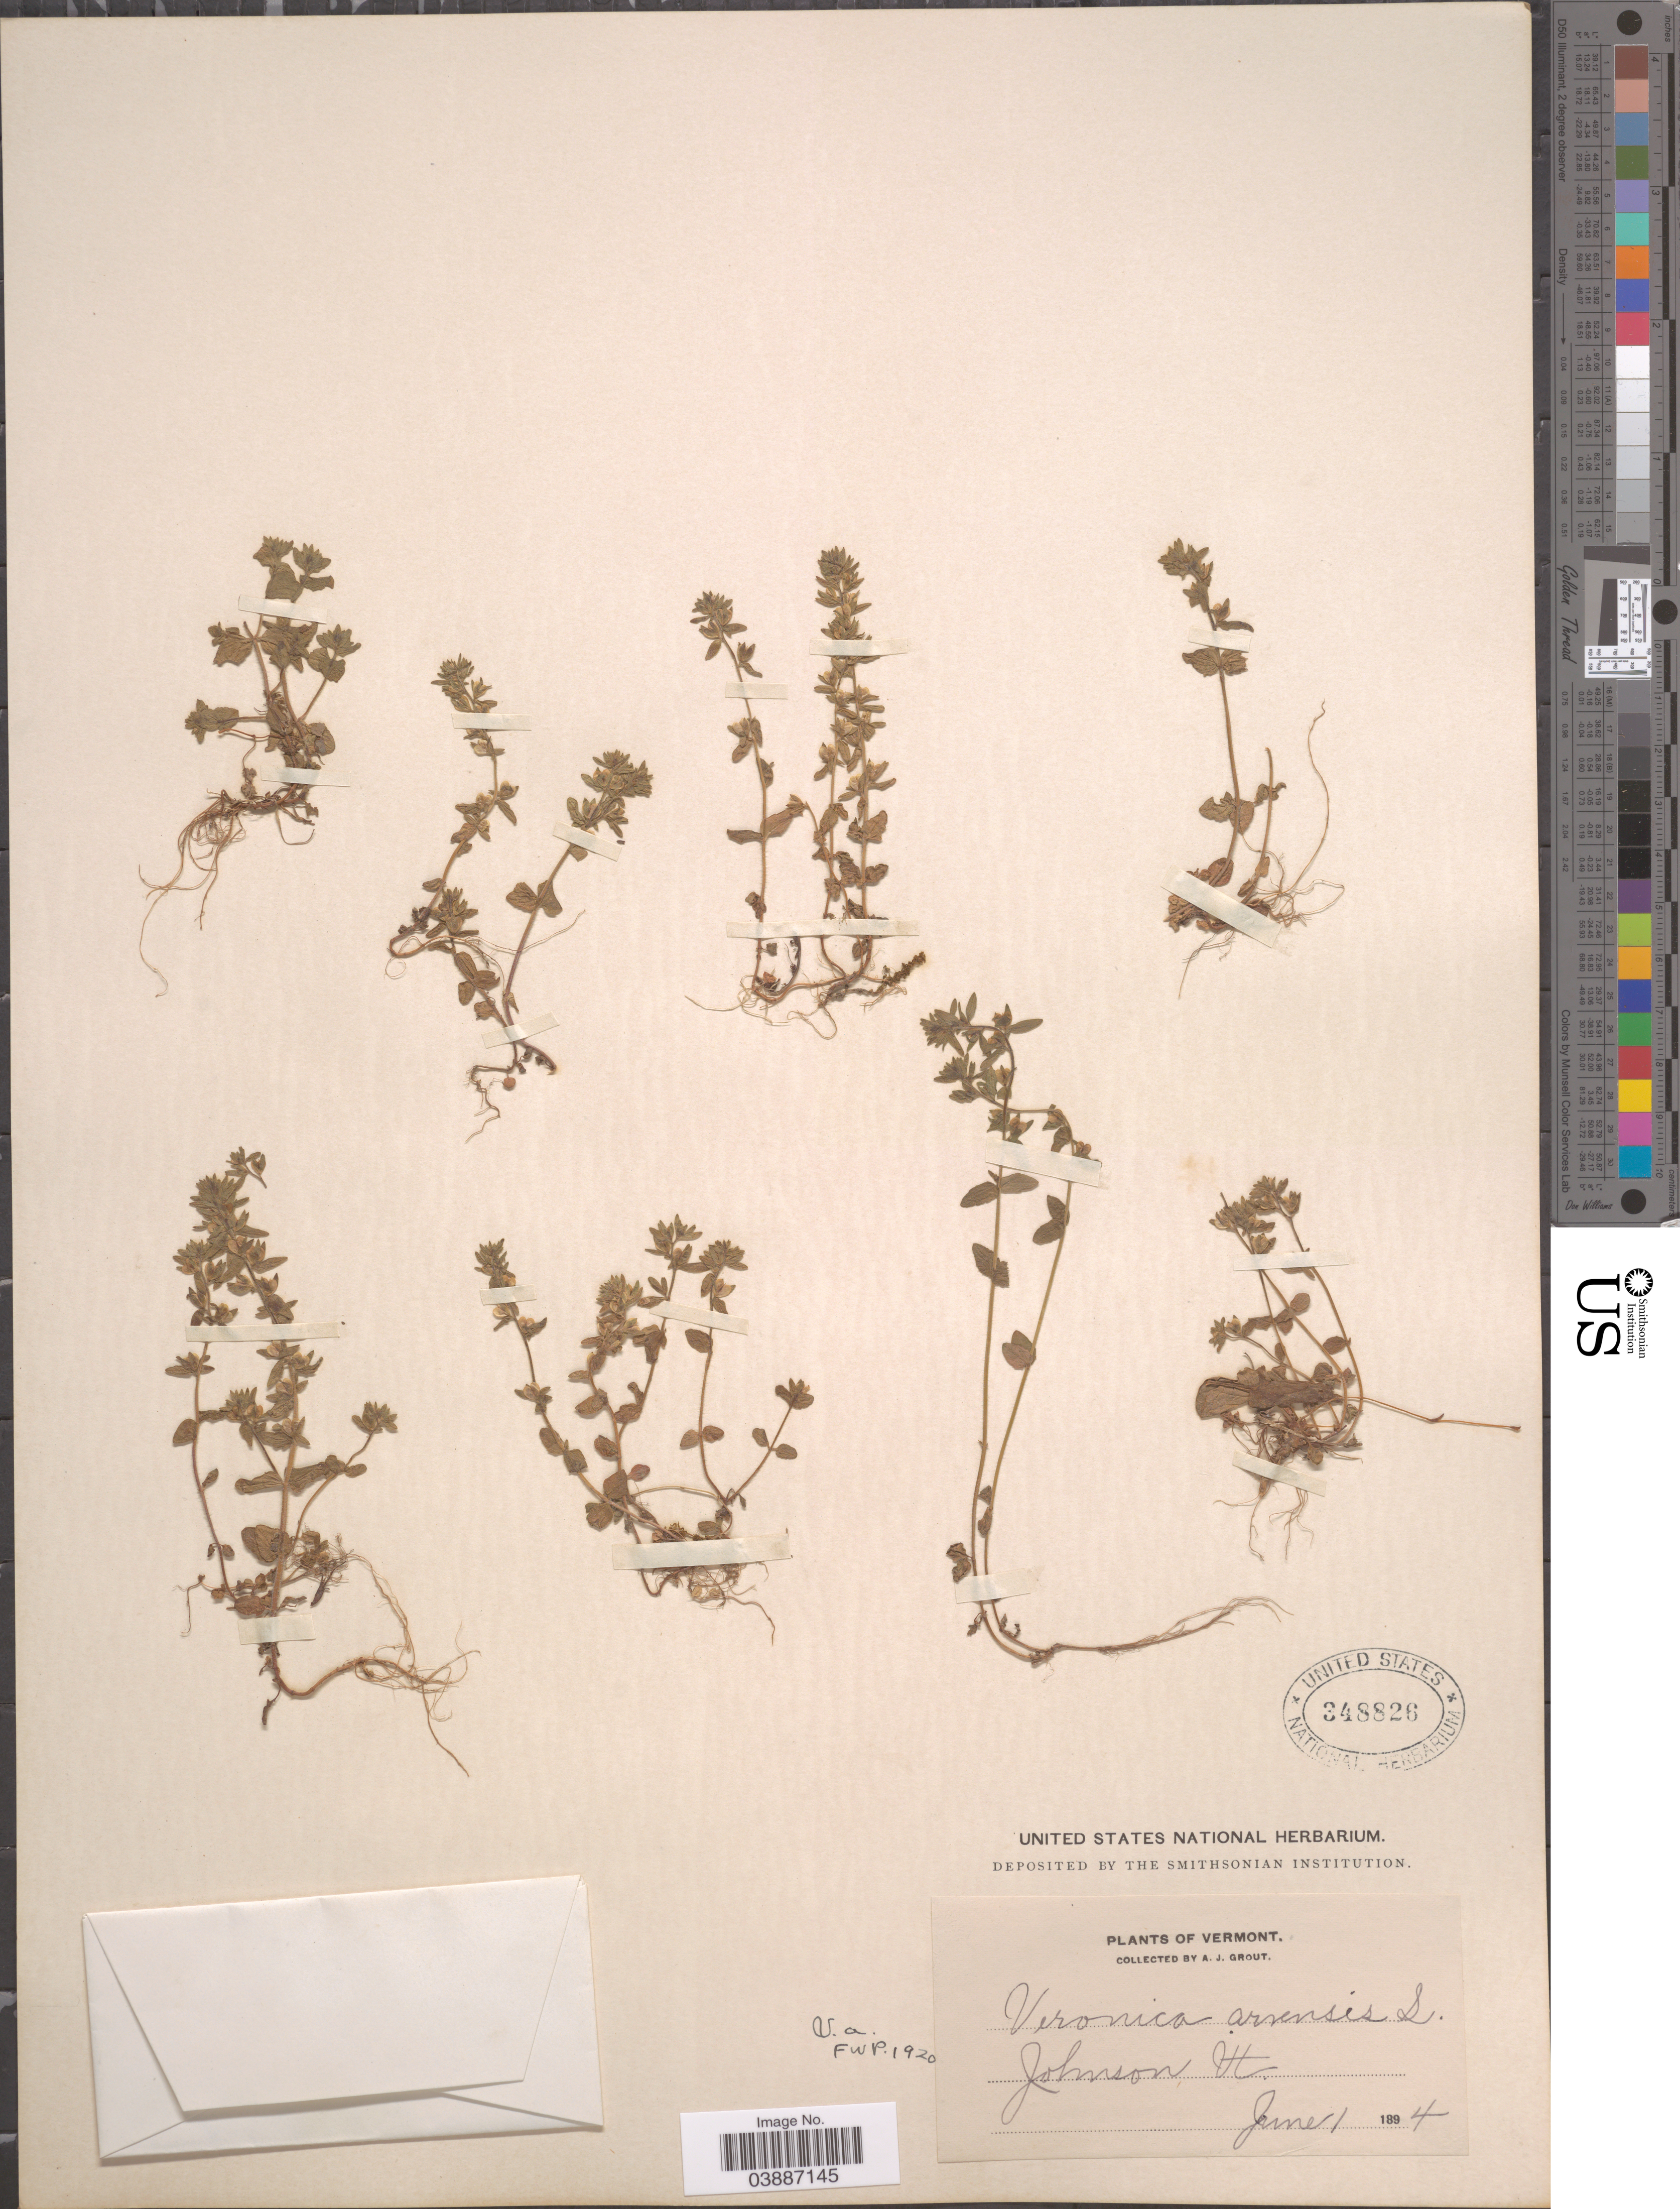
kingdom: Plantae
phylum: Tracheophyta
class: Magnoliopsida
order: Lamiales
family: Plantaginaceae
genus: Veronica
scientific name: Veronica arvensis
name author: L.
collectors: A. J. Grout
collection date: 1894-06-01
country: United States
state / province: Vermont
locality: Johnson.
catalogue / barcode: US 348826